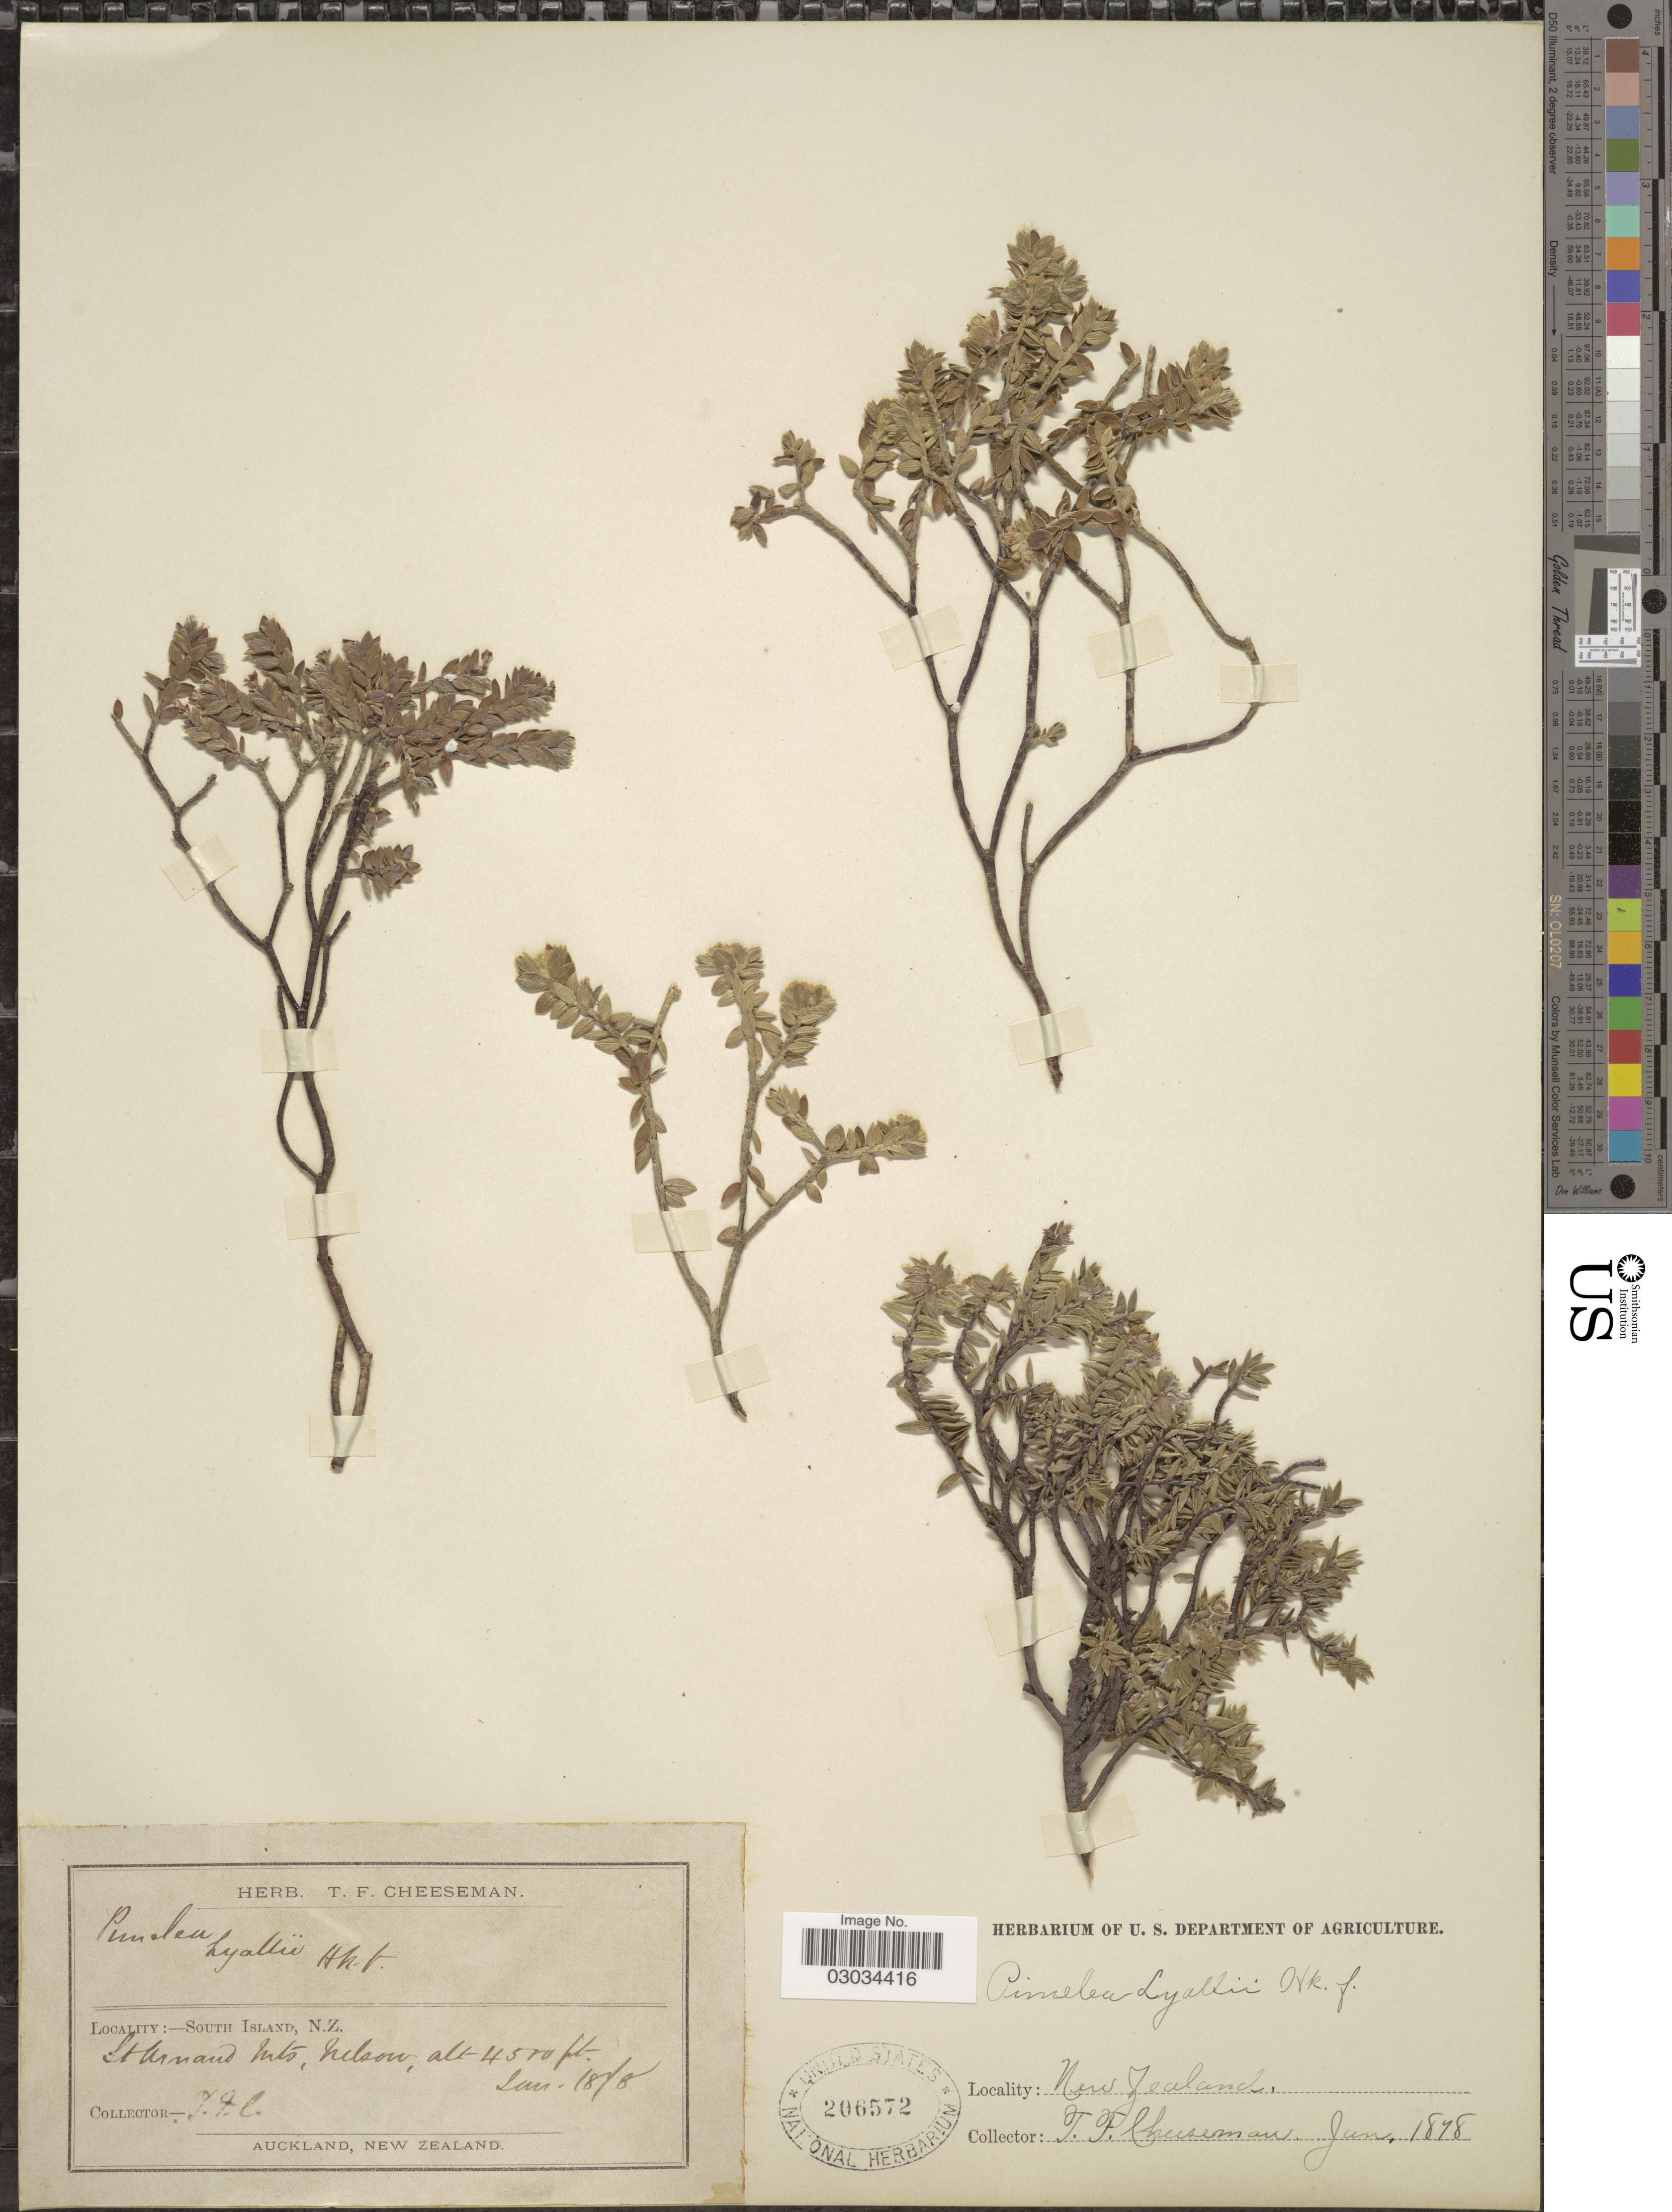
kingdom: Plantae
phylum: Tracheophyta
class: Magnoliopsida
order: Malvales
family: Thymelaeaceae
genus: Pimelea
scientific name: Pimelea lyallii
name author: Hook. f.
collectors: T. F. Cheeseman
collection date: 1878-01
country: New Zealand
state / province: Nelson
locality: South Island, N. Z. St Armand Mts, Nelson.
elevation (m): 1372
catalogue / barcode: US 206572